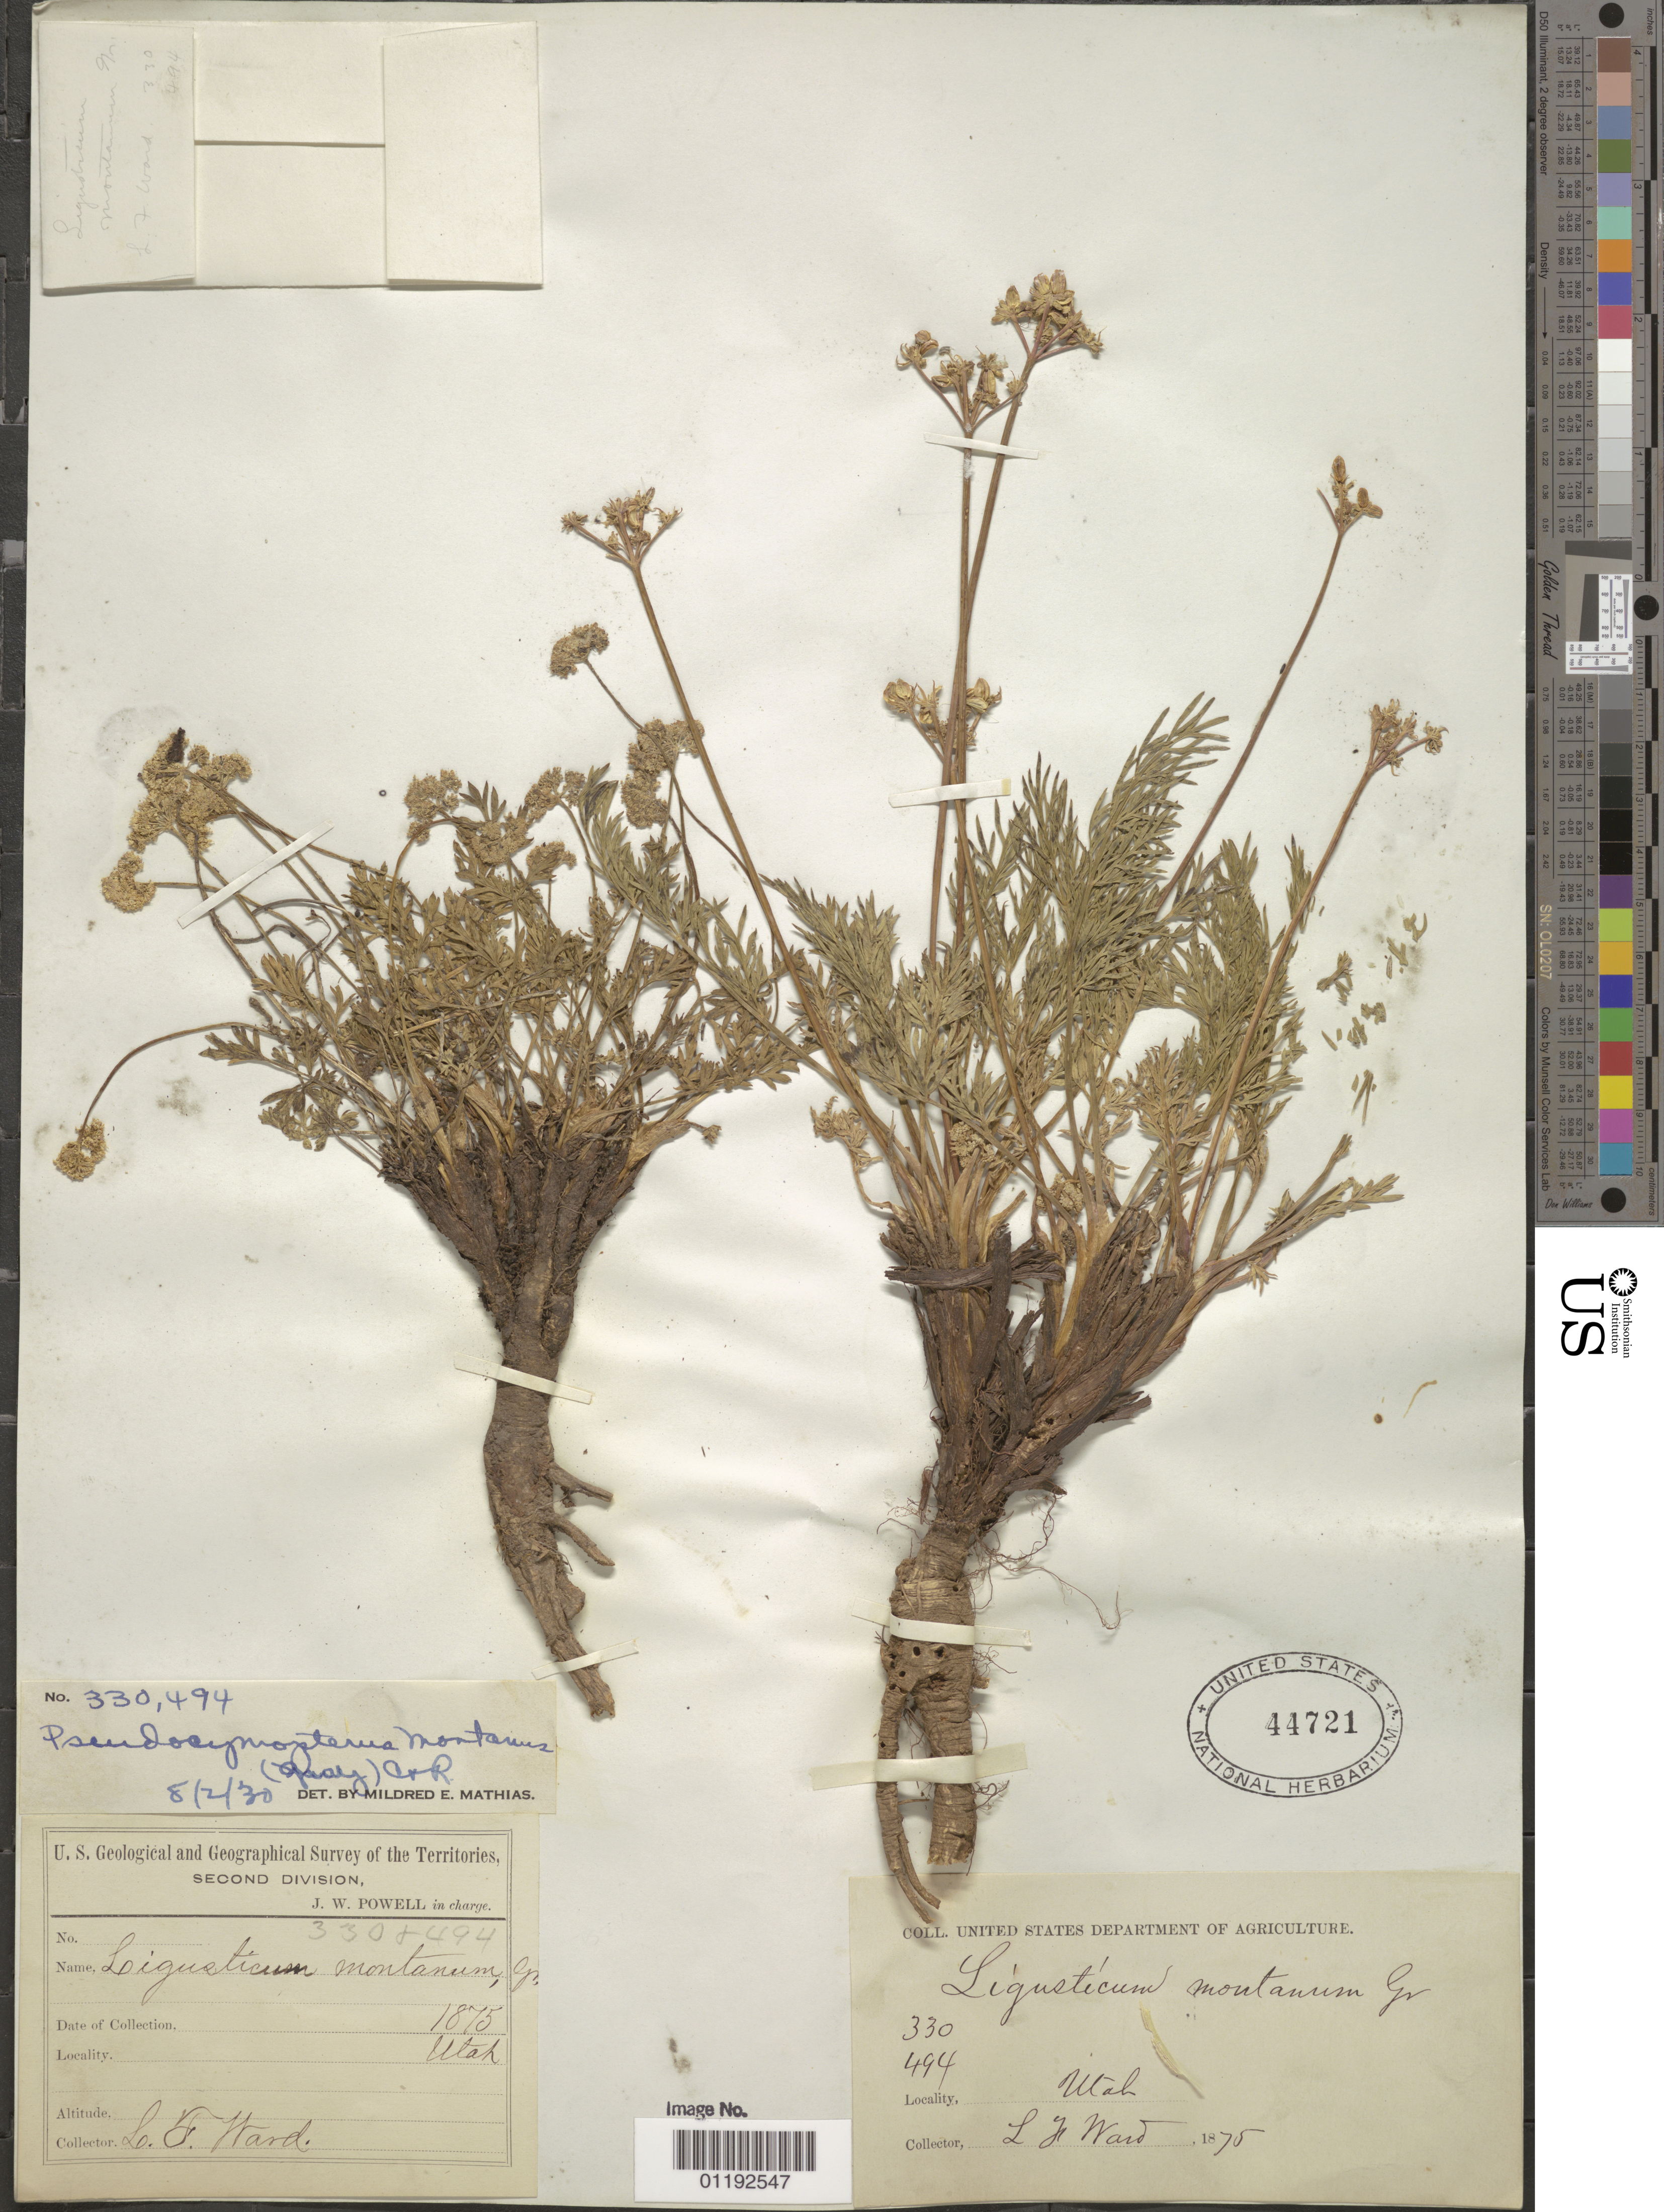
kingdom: Plantae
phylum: Tracheophyta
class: Magnoliopsida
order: Apiales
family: Apiaceae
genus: Pseudocymopterus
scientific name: Pseudocymopterus montanus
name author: (A. Gray) J.M. Coult. & Rose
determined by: Mathias, M. E.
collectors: L. F. Ward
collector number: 330; 494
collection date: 1875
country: United States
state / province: Utah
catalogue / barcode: US 44721